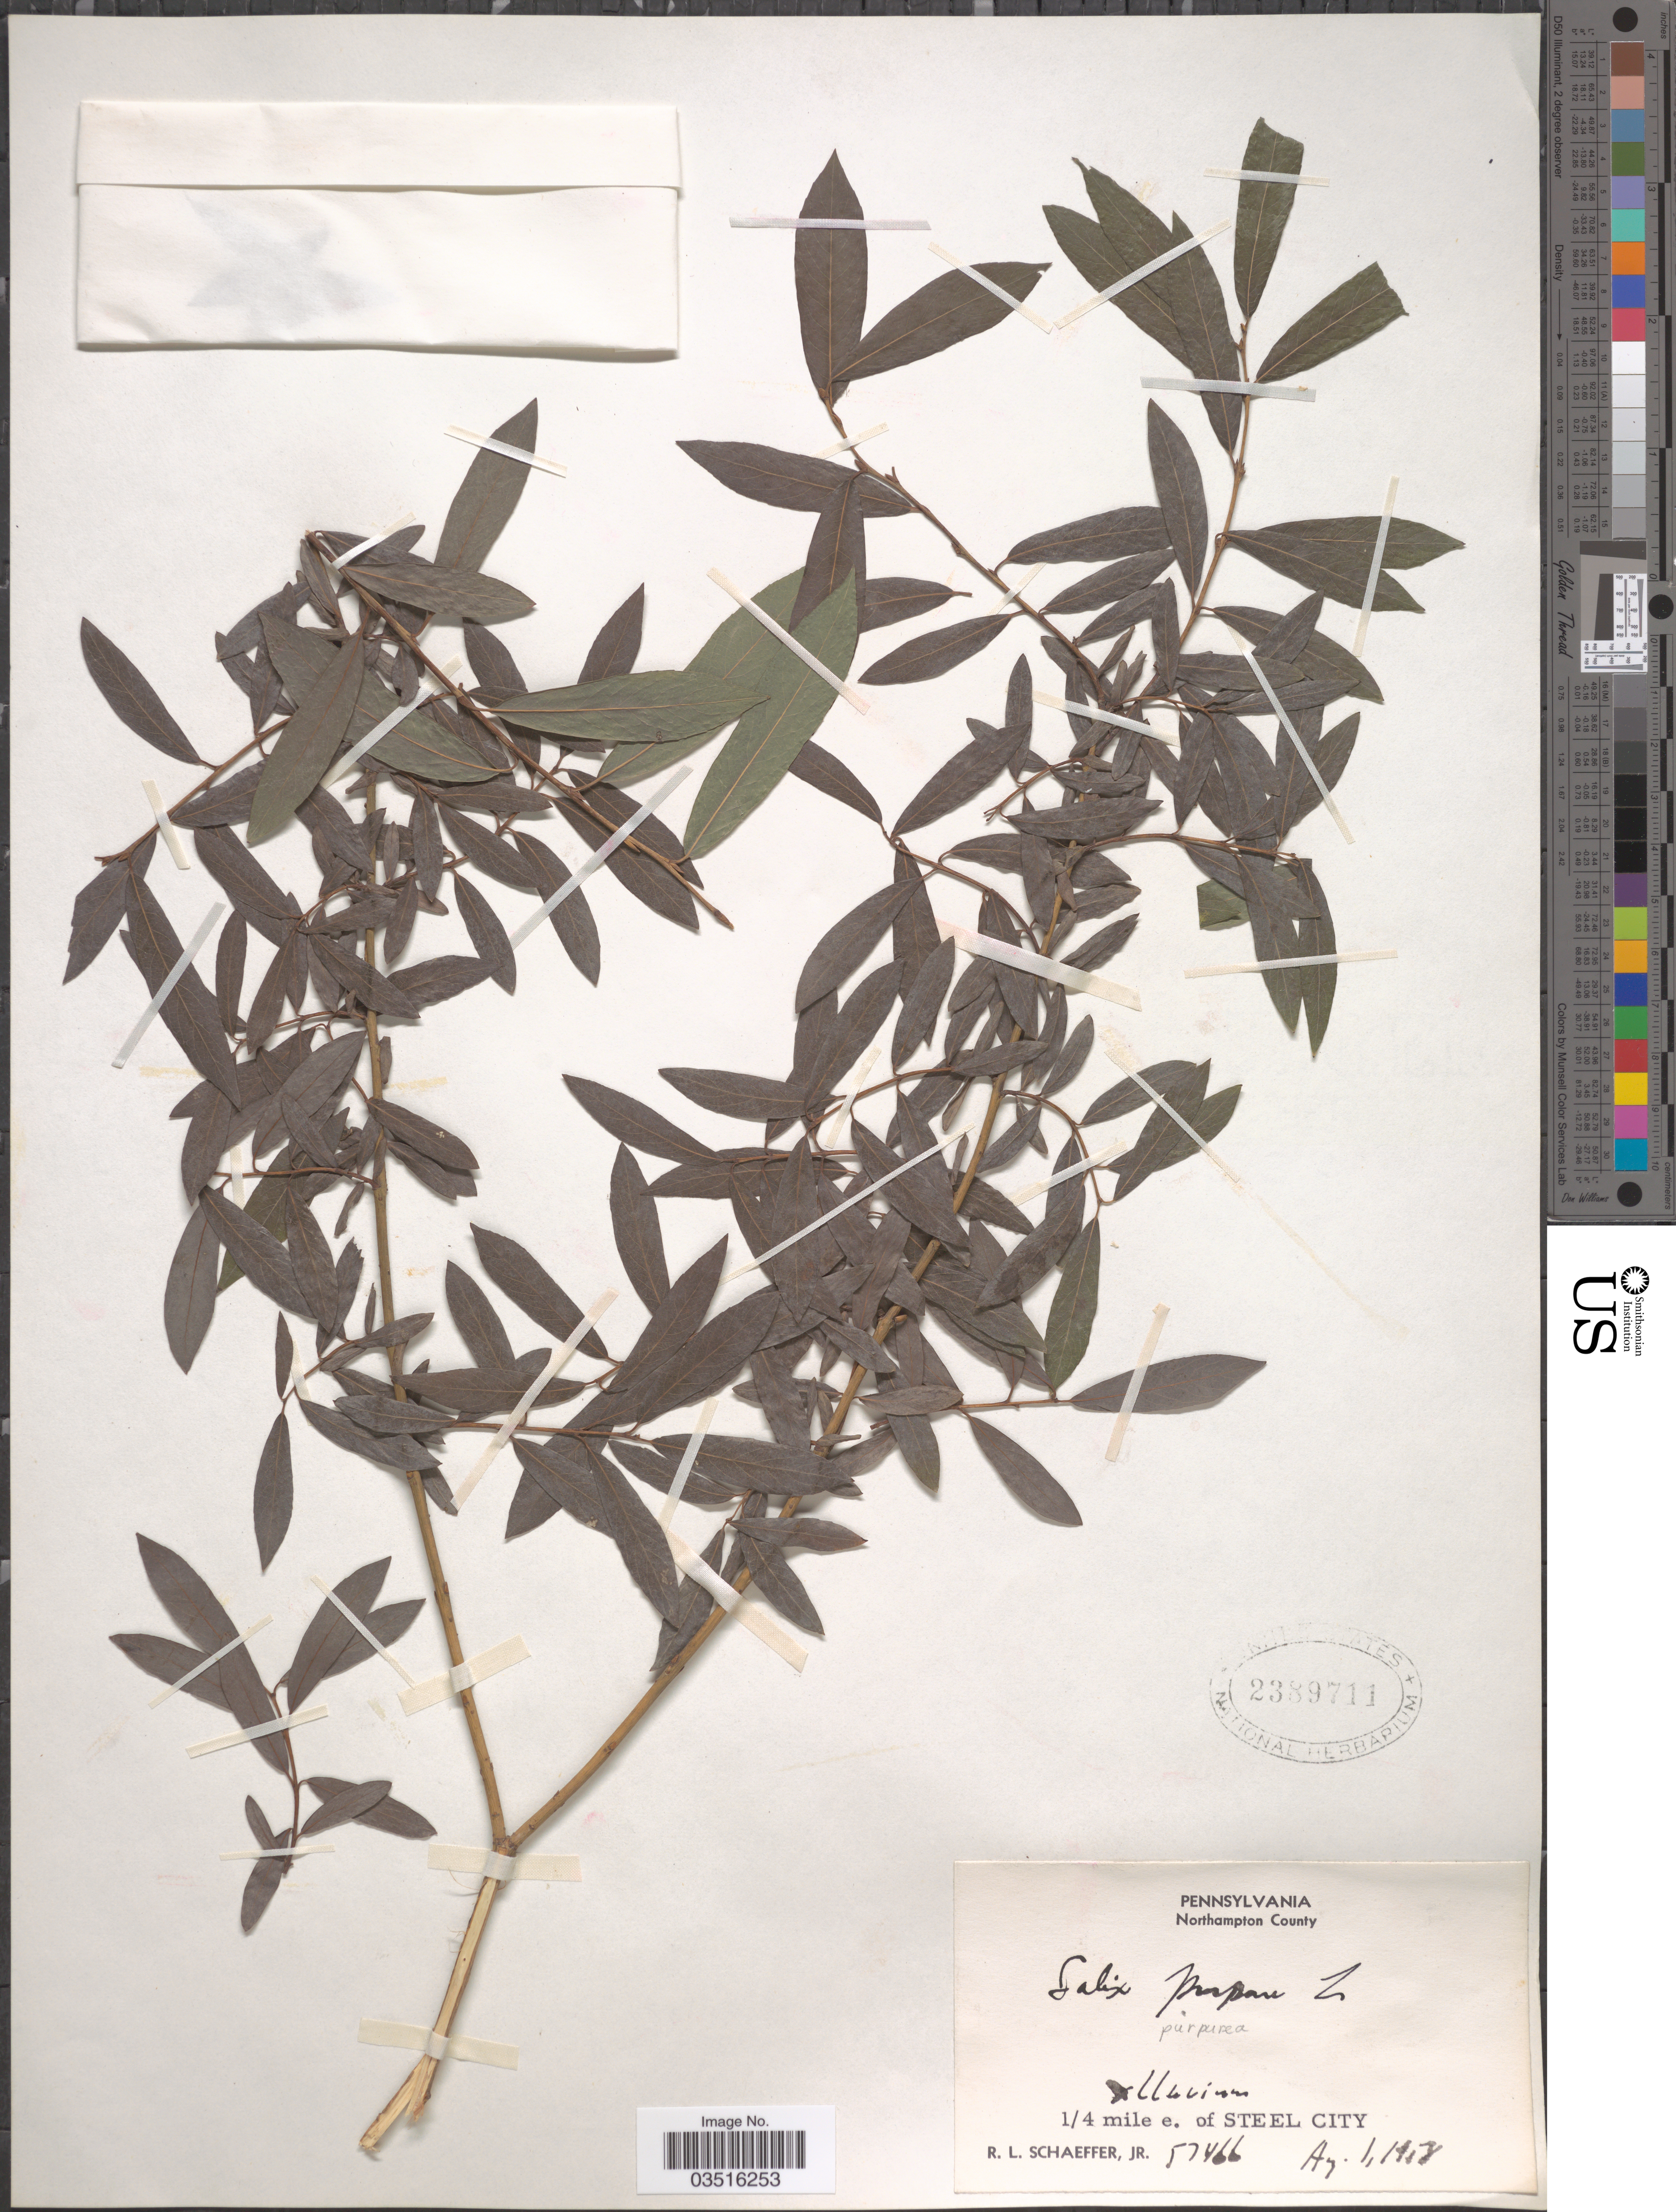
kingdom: Plantae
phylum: Tracheophyta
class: Magnoliopsida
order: Malpighiales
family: Salicaceae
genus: Salix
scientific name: Salix purpurea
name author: L.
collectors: R. L. Schaeffer Jr.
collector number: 57466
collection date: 1913-08-01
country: United States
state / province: Pennsylvania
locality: Northampton County. 1/4 mile e. of Steel City.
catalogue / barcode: US 2389711